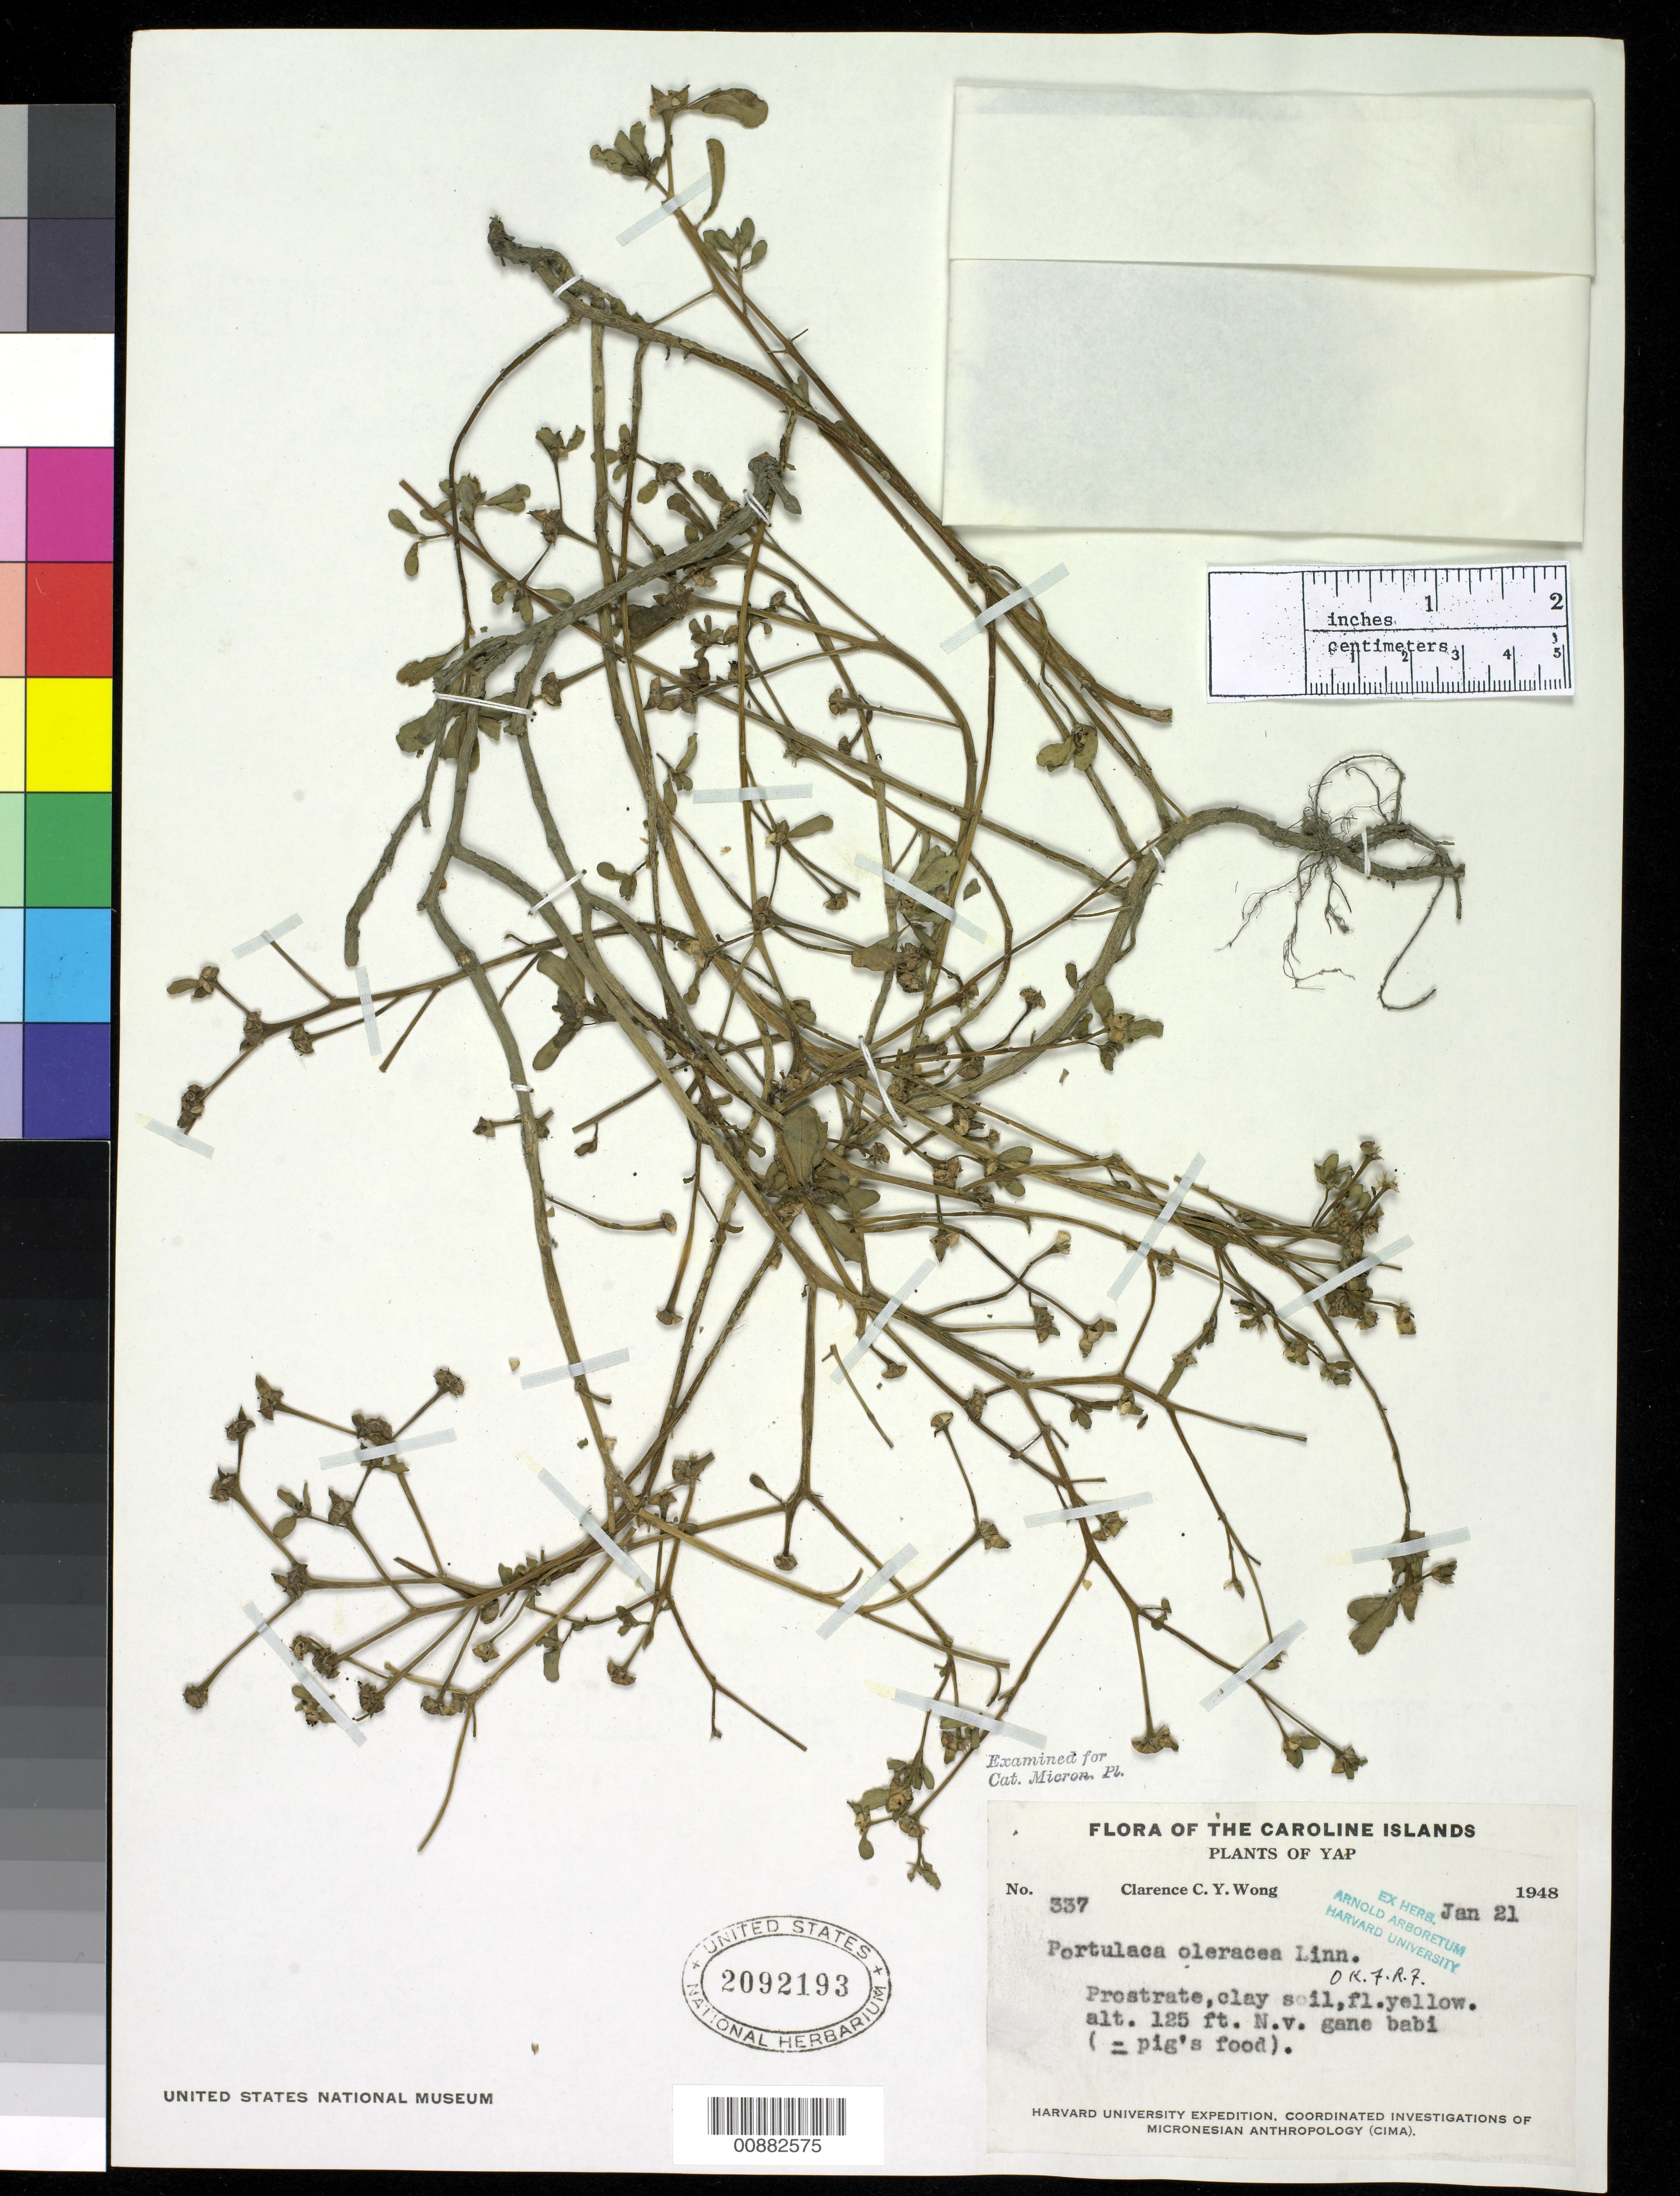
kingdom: Plantae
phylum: Tracheophyta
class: Magnoliopsida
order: Caryophyllales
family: Portulacaceae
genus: Portulaca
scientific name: Portulaca oleracea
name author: L.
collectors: C. Wong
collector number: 337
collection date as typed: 21 Jan 1948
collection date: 1948-01-21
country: Micronesia, Federated States of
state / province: Yap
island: Yap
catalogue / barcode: US 2092193